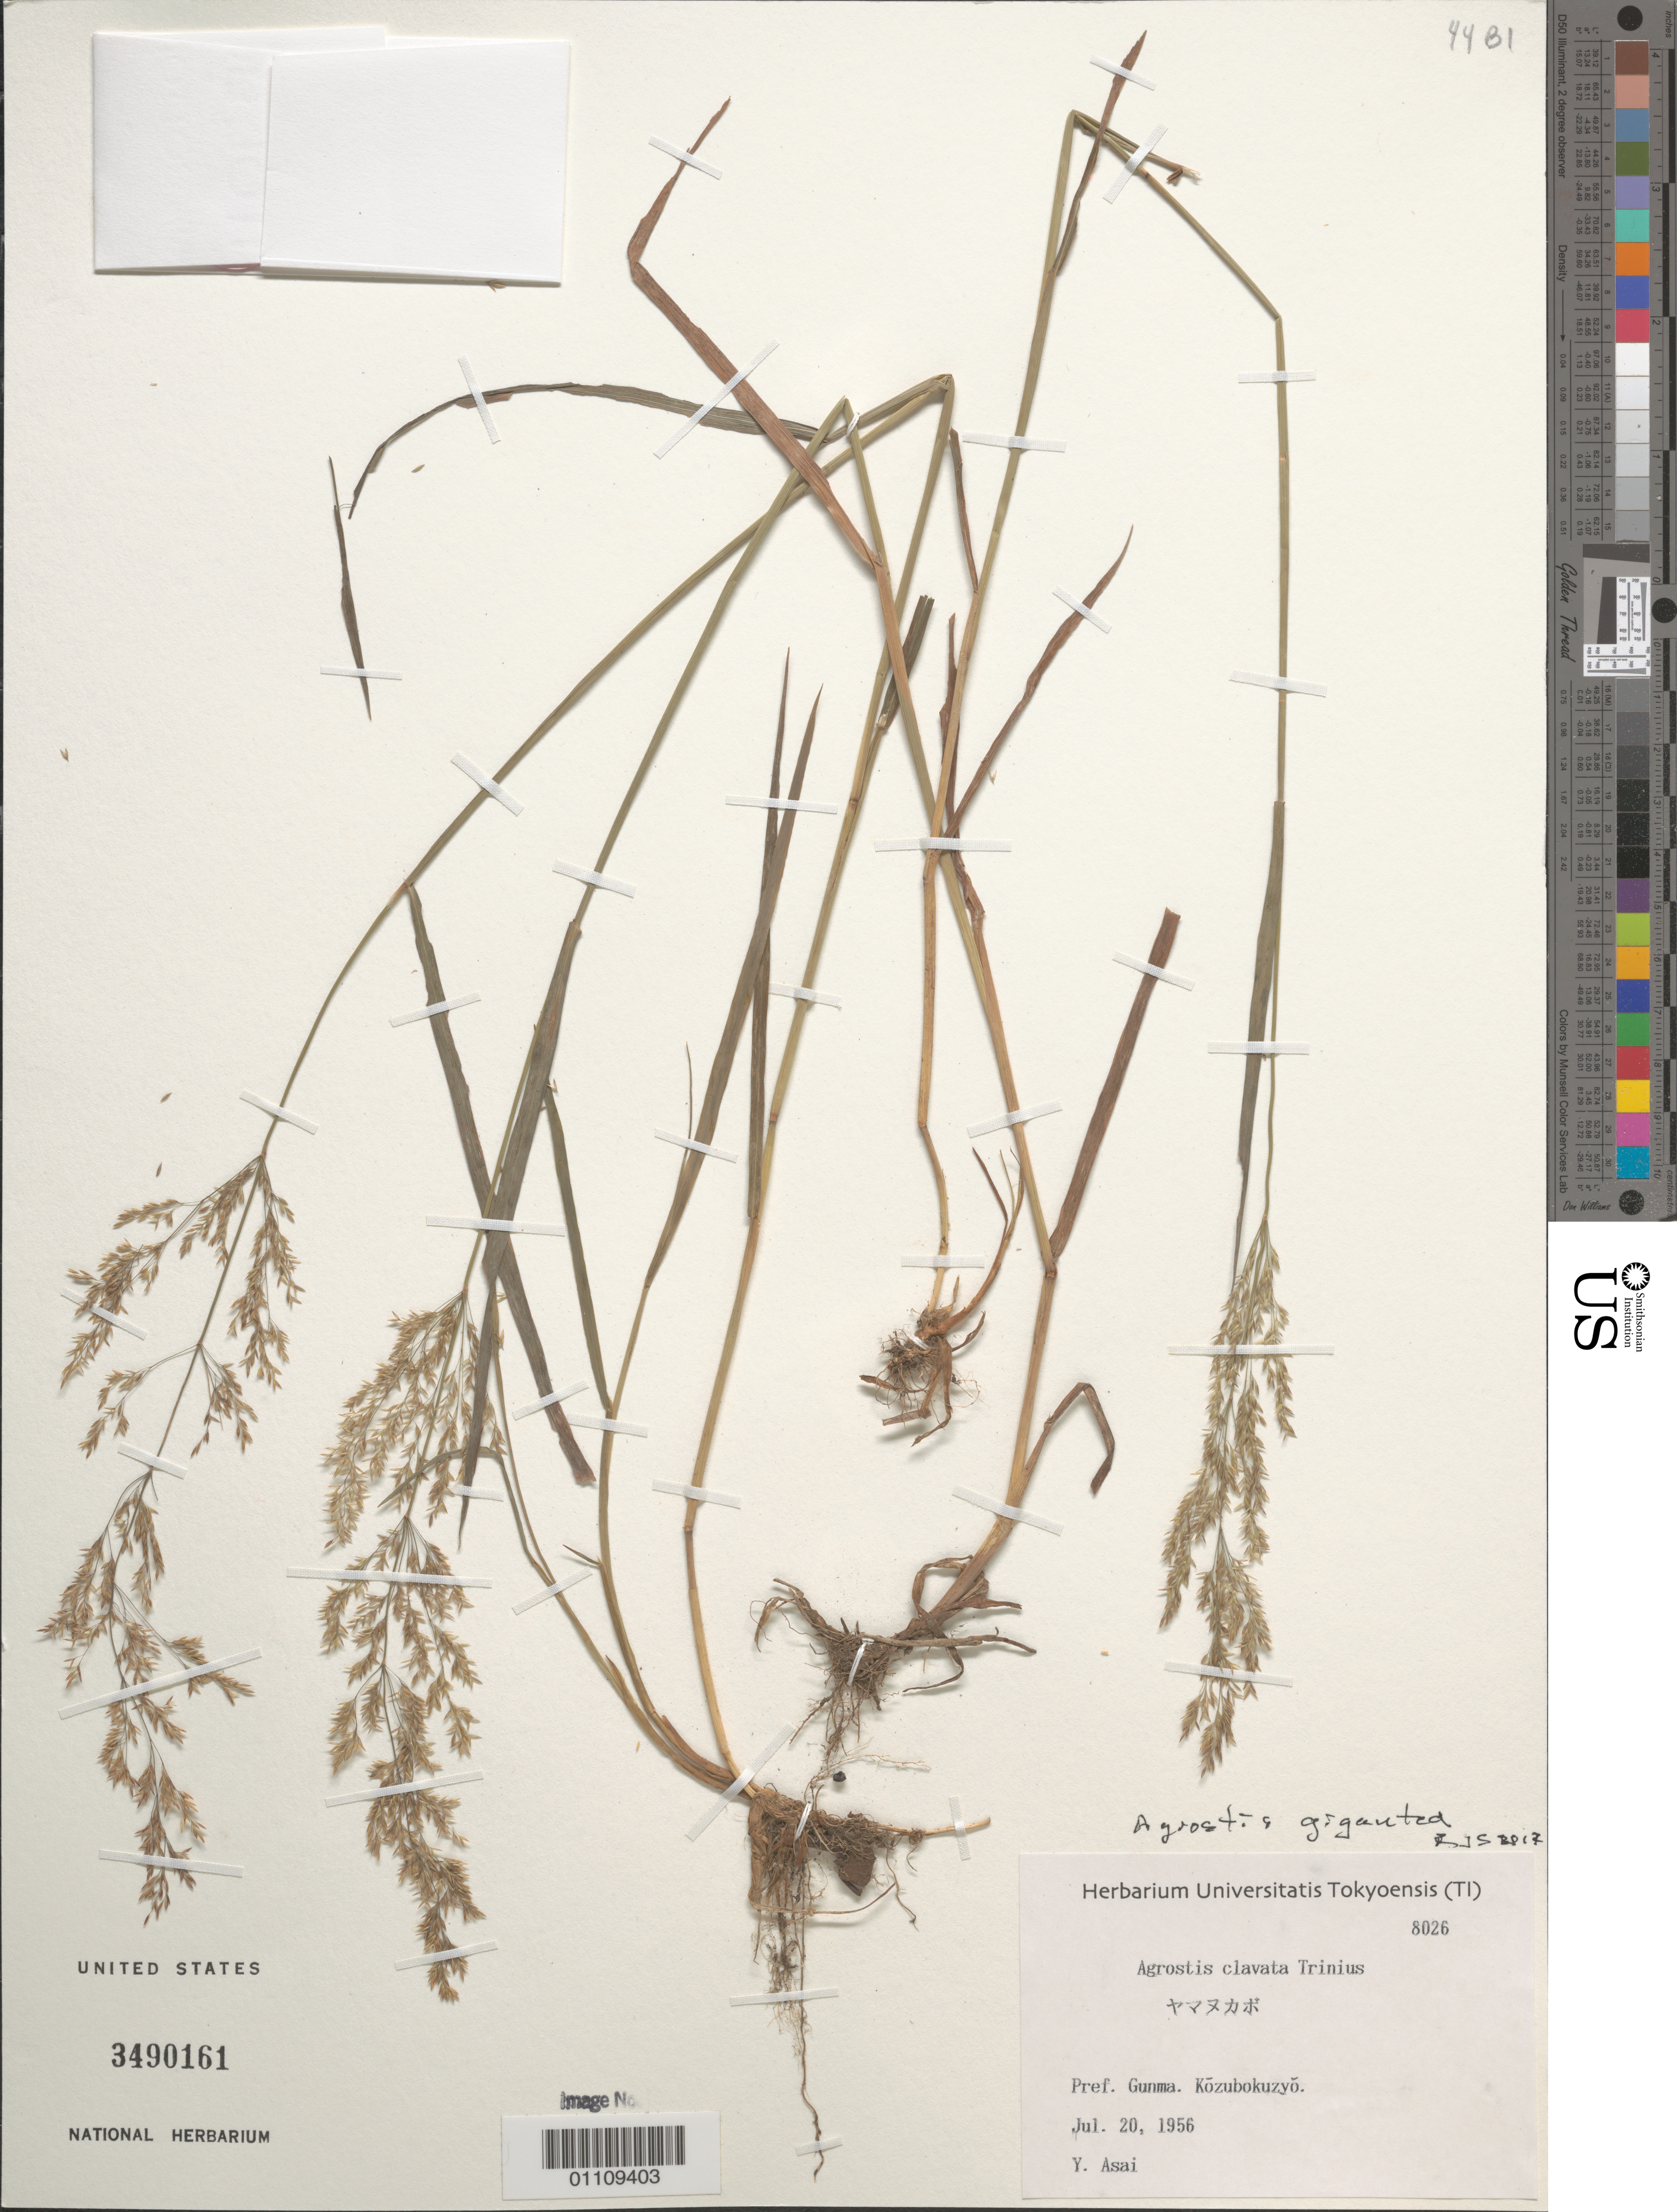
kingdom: Plantae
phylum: Tracheophyta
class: Liliopsida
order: Poales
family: Poaceae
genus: Agrostis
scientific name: Agrostis gigantea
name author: Roth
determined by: Soreng, Robert J., Research Associate (BOT), Smithsonian Institution - National Museum of Natural History (UNITED STATES)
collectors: Y. Asai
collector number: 8026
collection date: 1956-07-20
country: Japan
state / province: Tokyo, Federal City of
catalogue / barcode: US 3490161